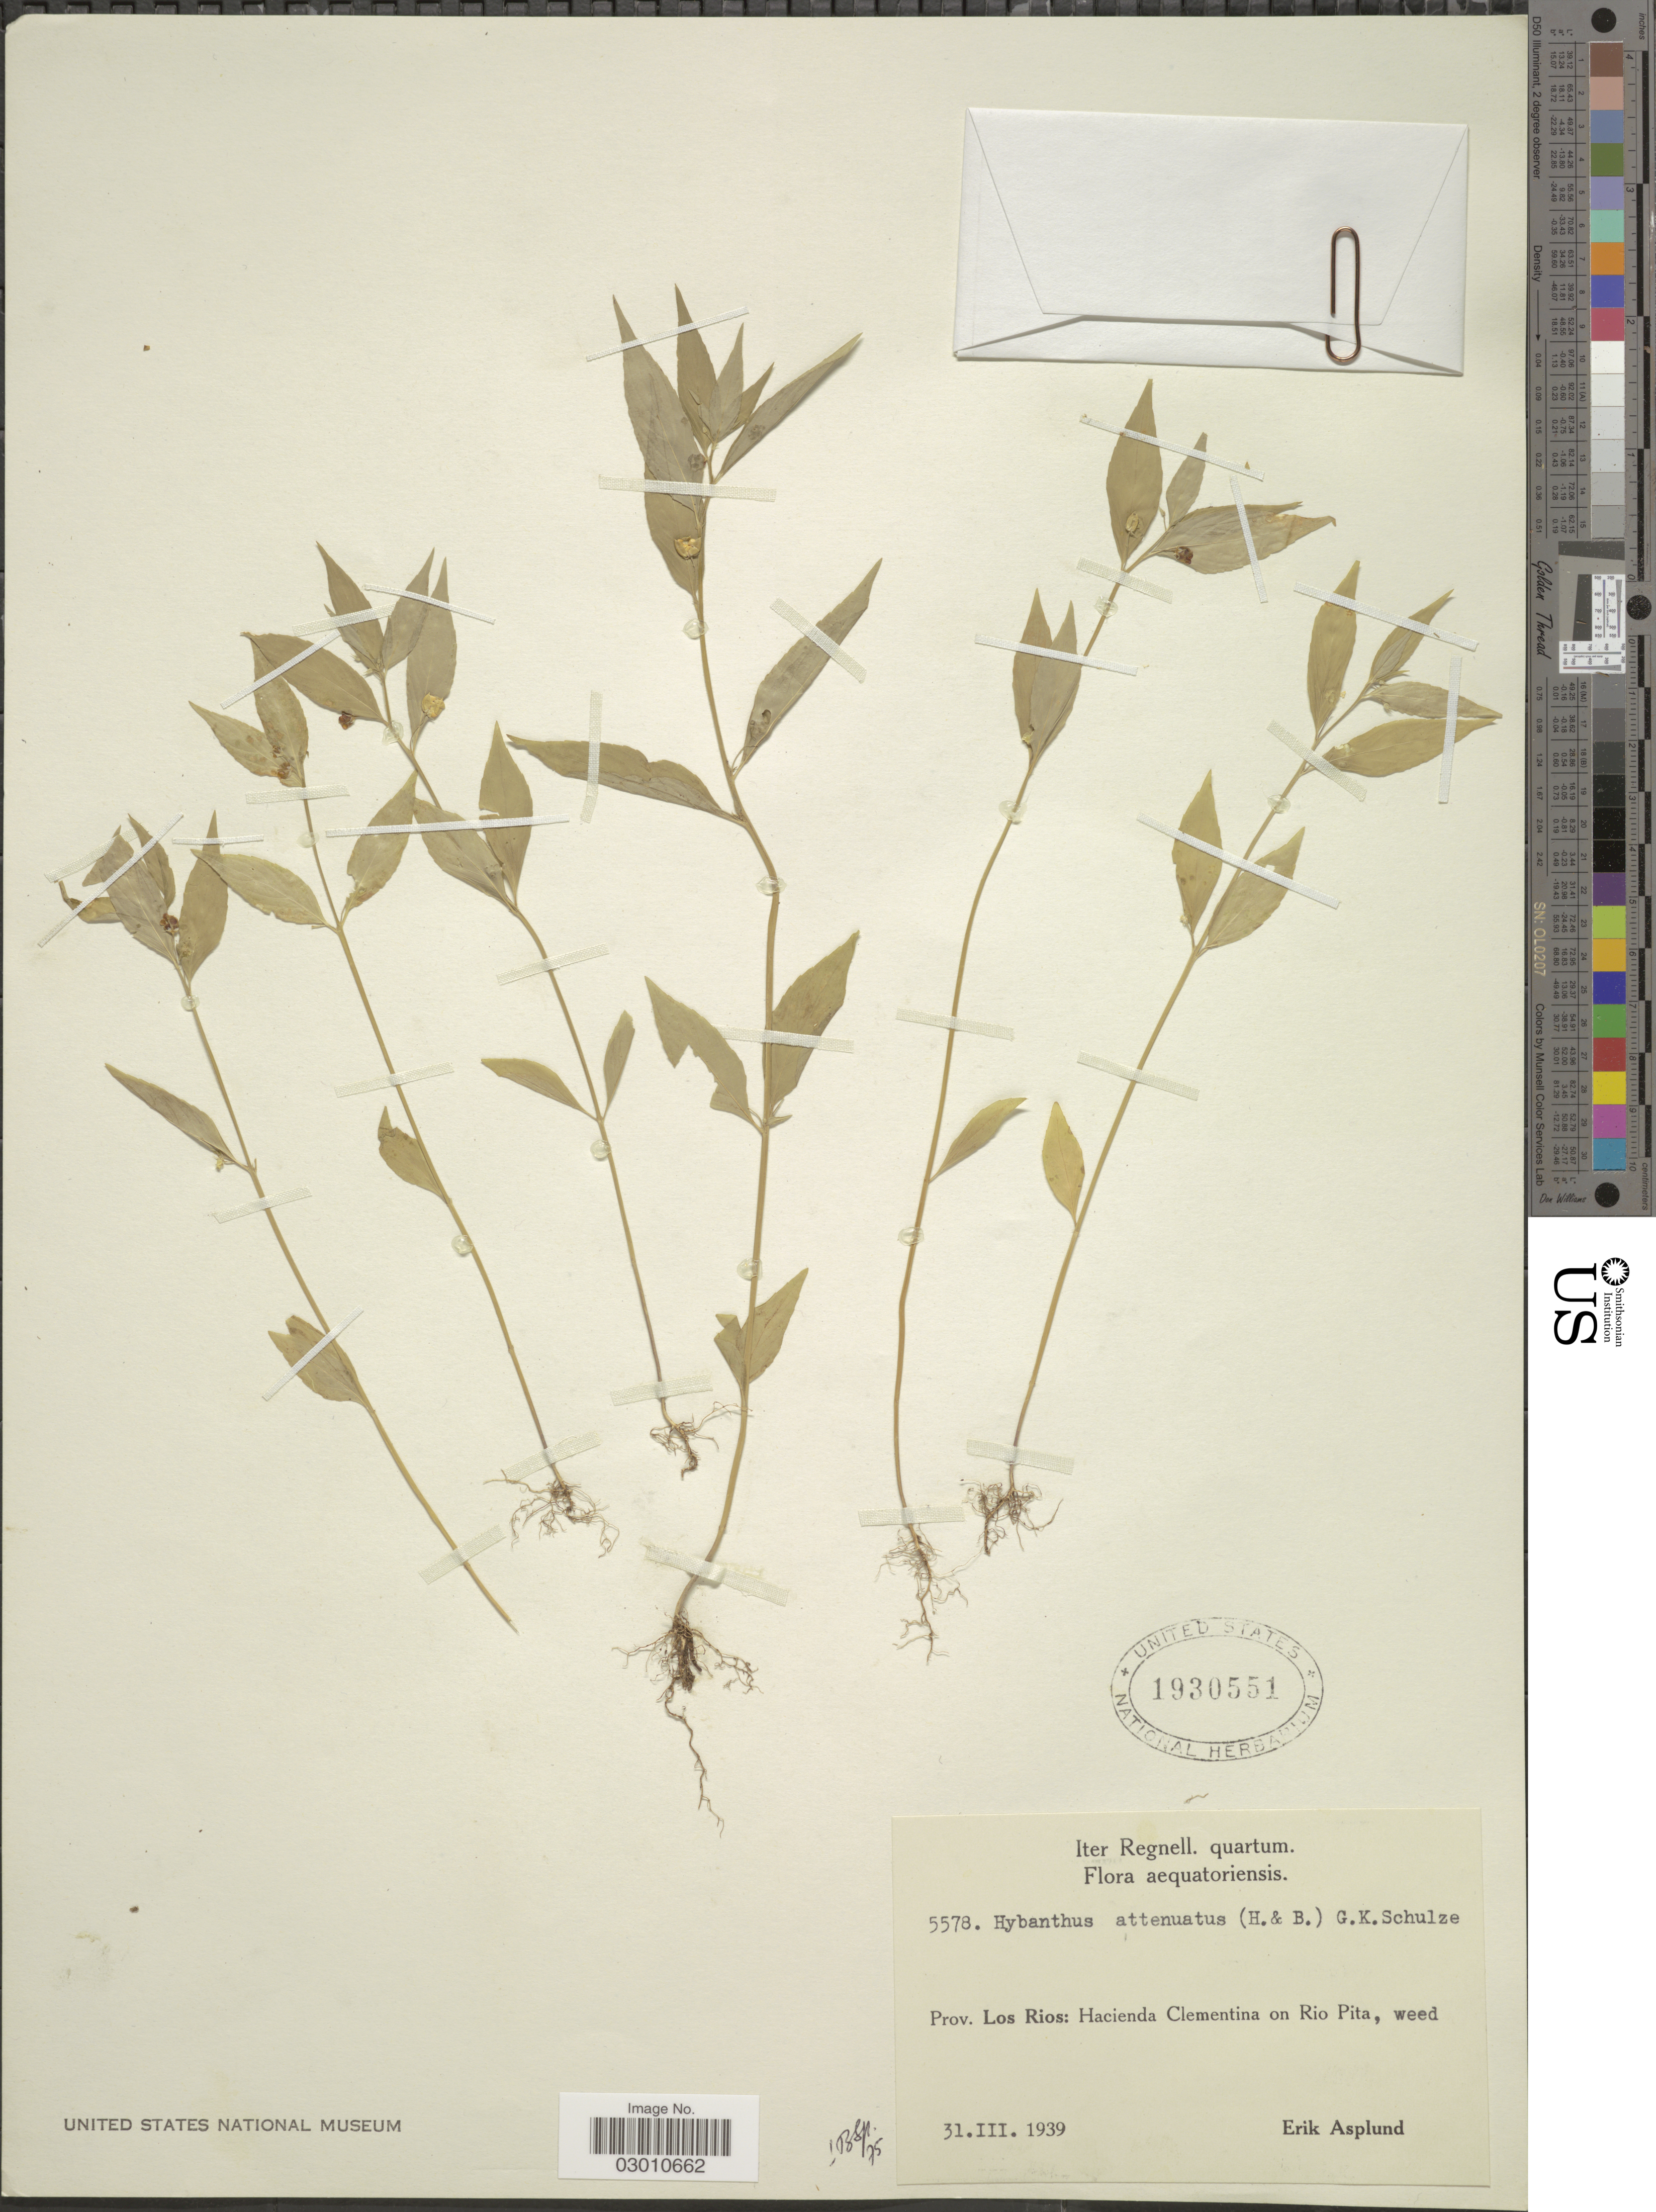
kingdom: Plantae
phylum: Tracheophyta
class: Magnoliopsida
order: Malpighiales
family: Violaceae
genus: Pombalia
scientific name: Pombalia attenuata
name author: (Humb. & Bonpl. ex Willd.) Paula-Souza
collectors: E. Asplund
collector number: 5578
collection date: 1939-03-31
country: Ecuador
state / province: Los Ríos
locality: Hacienda Clementina on Rio Pita.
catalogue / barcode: US 1930551